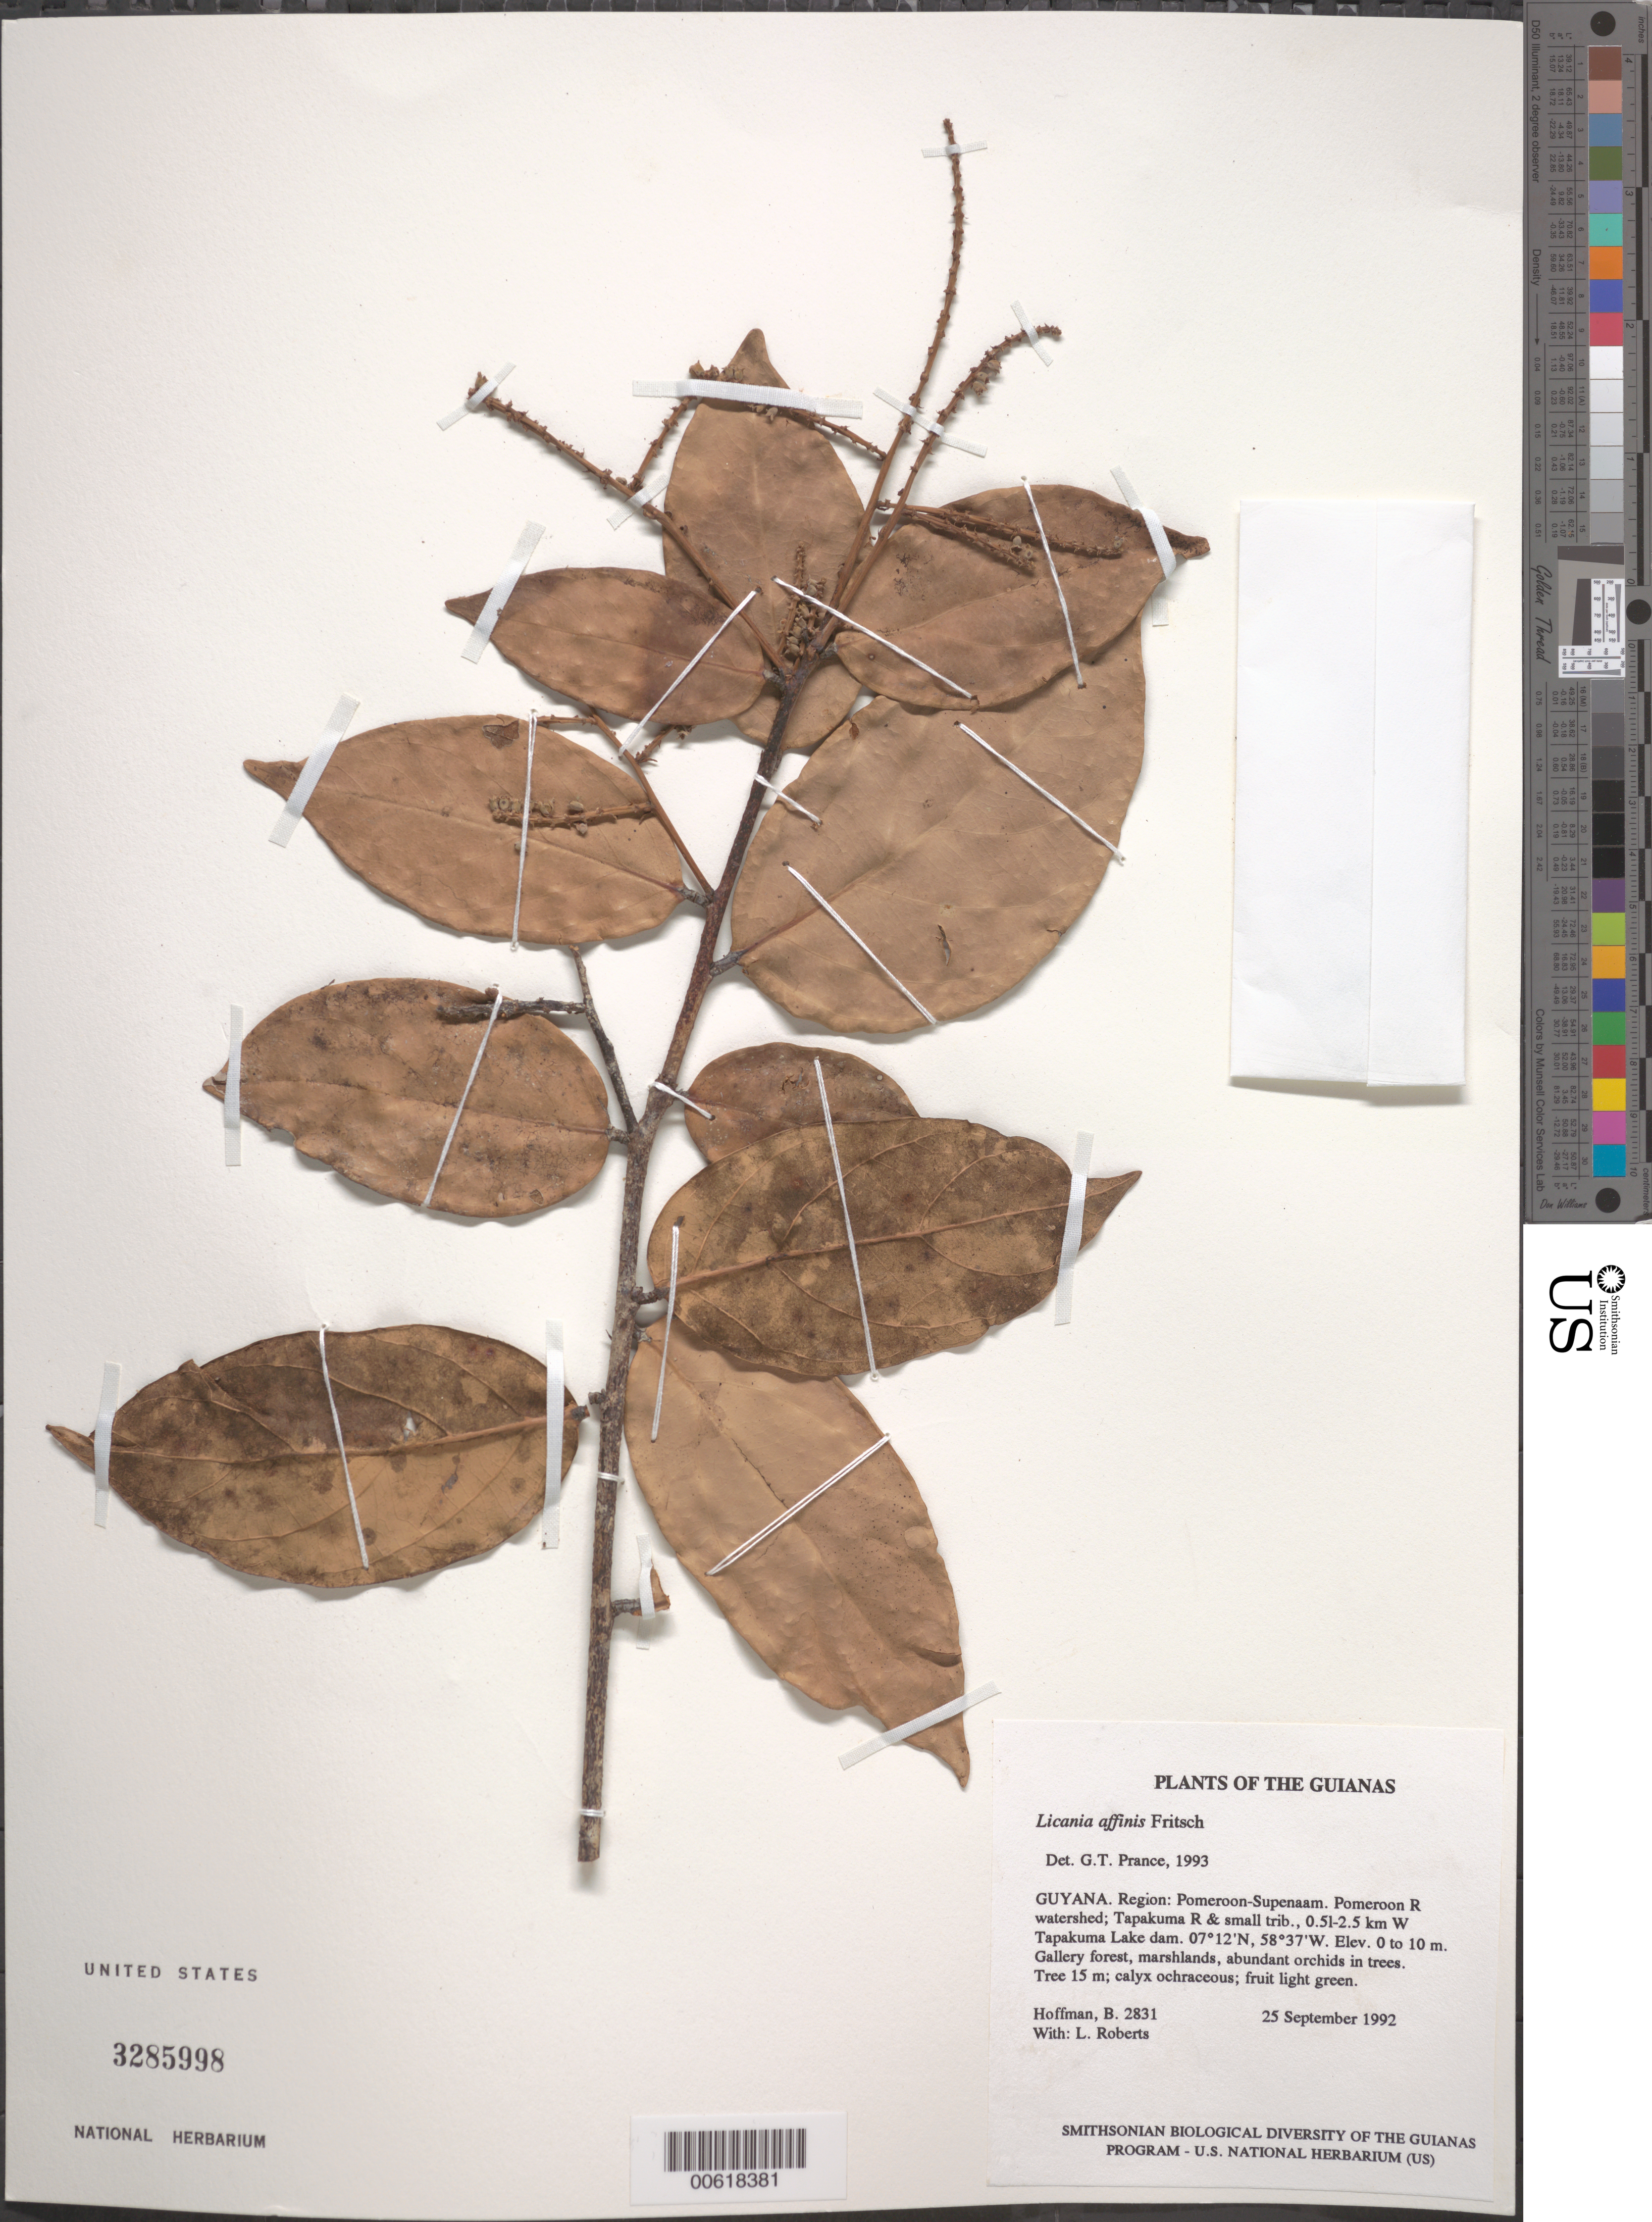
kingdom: Plantae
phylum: Tracheophyta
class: Magnoliopsida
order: Malpighiales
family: Chrysobalanaceae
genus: Licania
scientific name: Licania affinis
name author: Kuntze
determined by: Prance, G. T.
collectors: B. Hoffman & L. Roberts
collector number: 2831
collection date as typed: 25 September 1992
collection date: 1992-09-25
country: Guyana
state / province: Pomeroon-Supenaam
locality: Pomeroon River watershed; Tapakuma River & small tributaries, 0.5-2.5 km W of Tapakuma Lake dam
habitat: Gallery forest, marshlands, abundant orchids in trees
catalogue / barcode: US 3285998